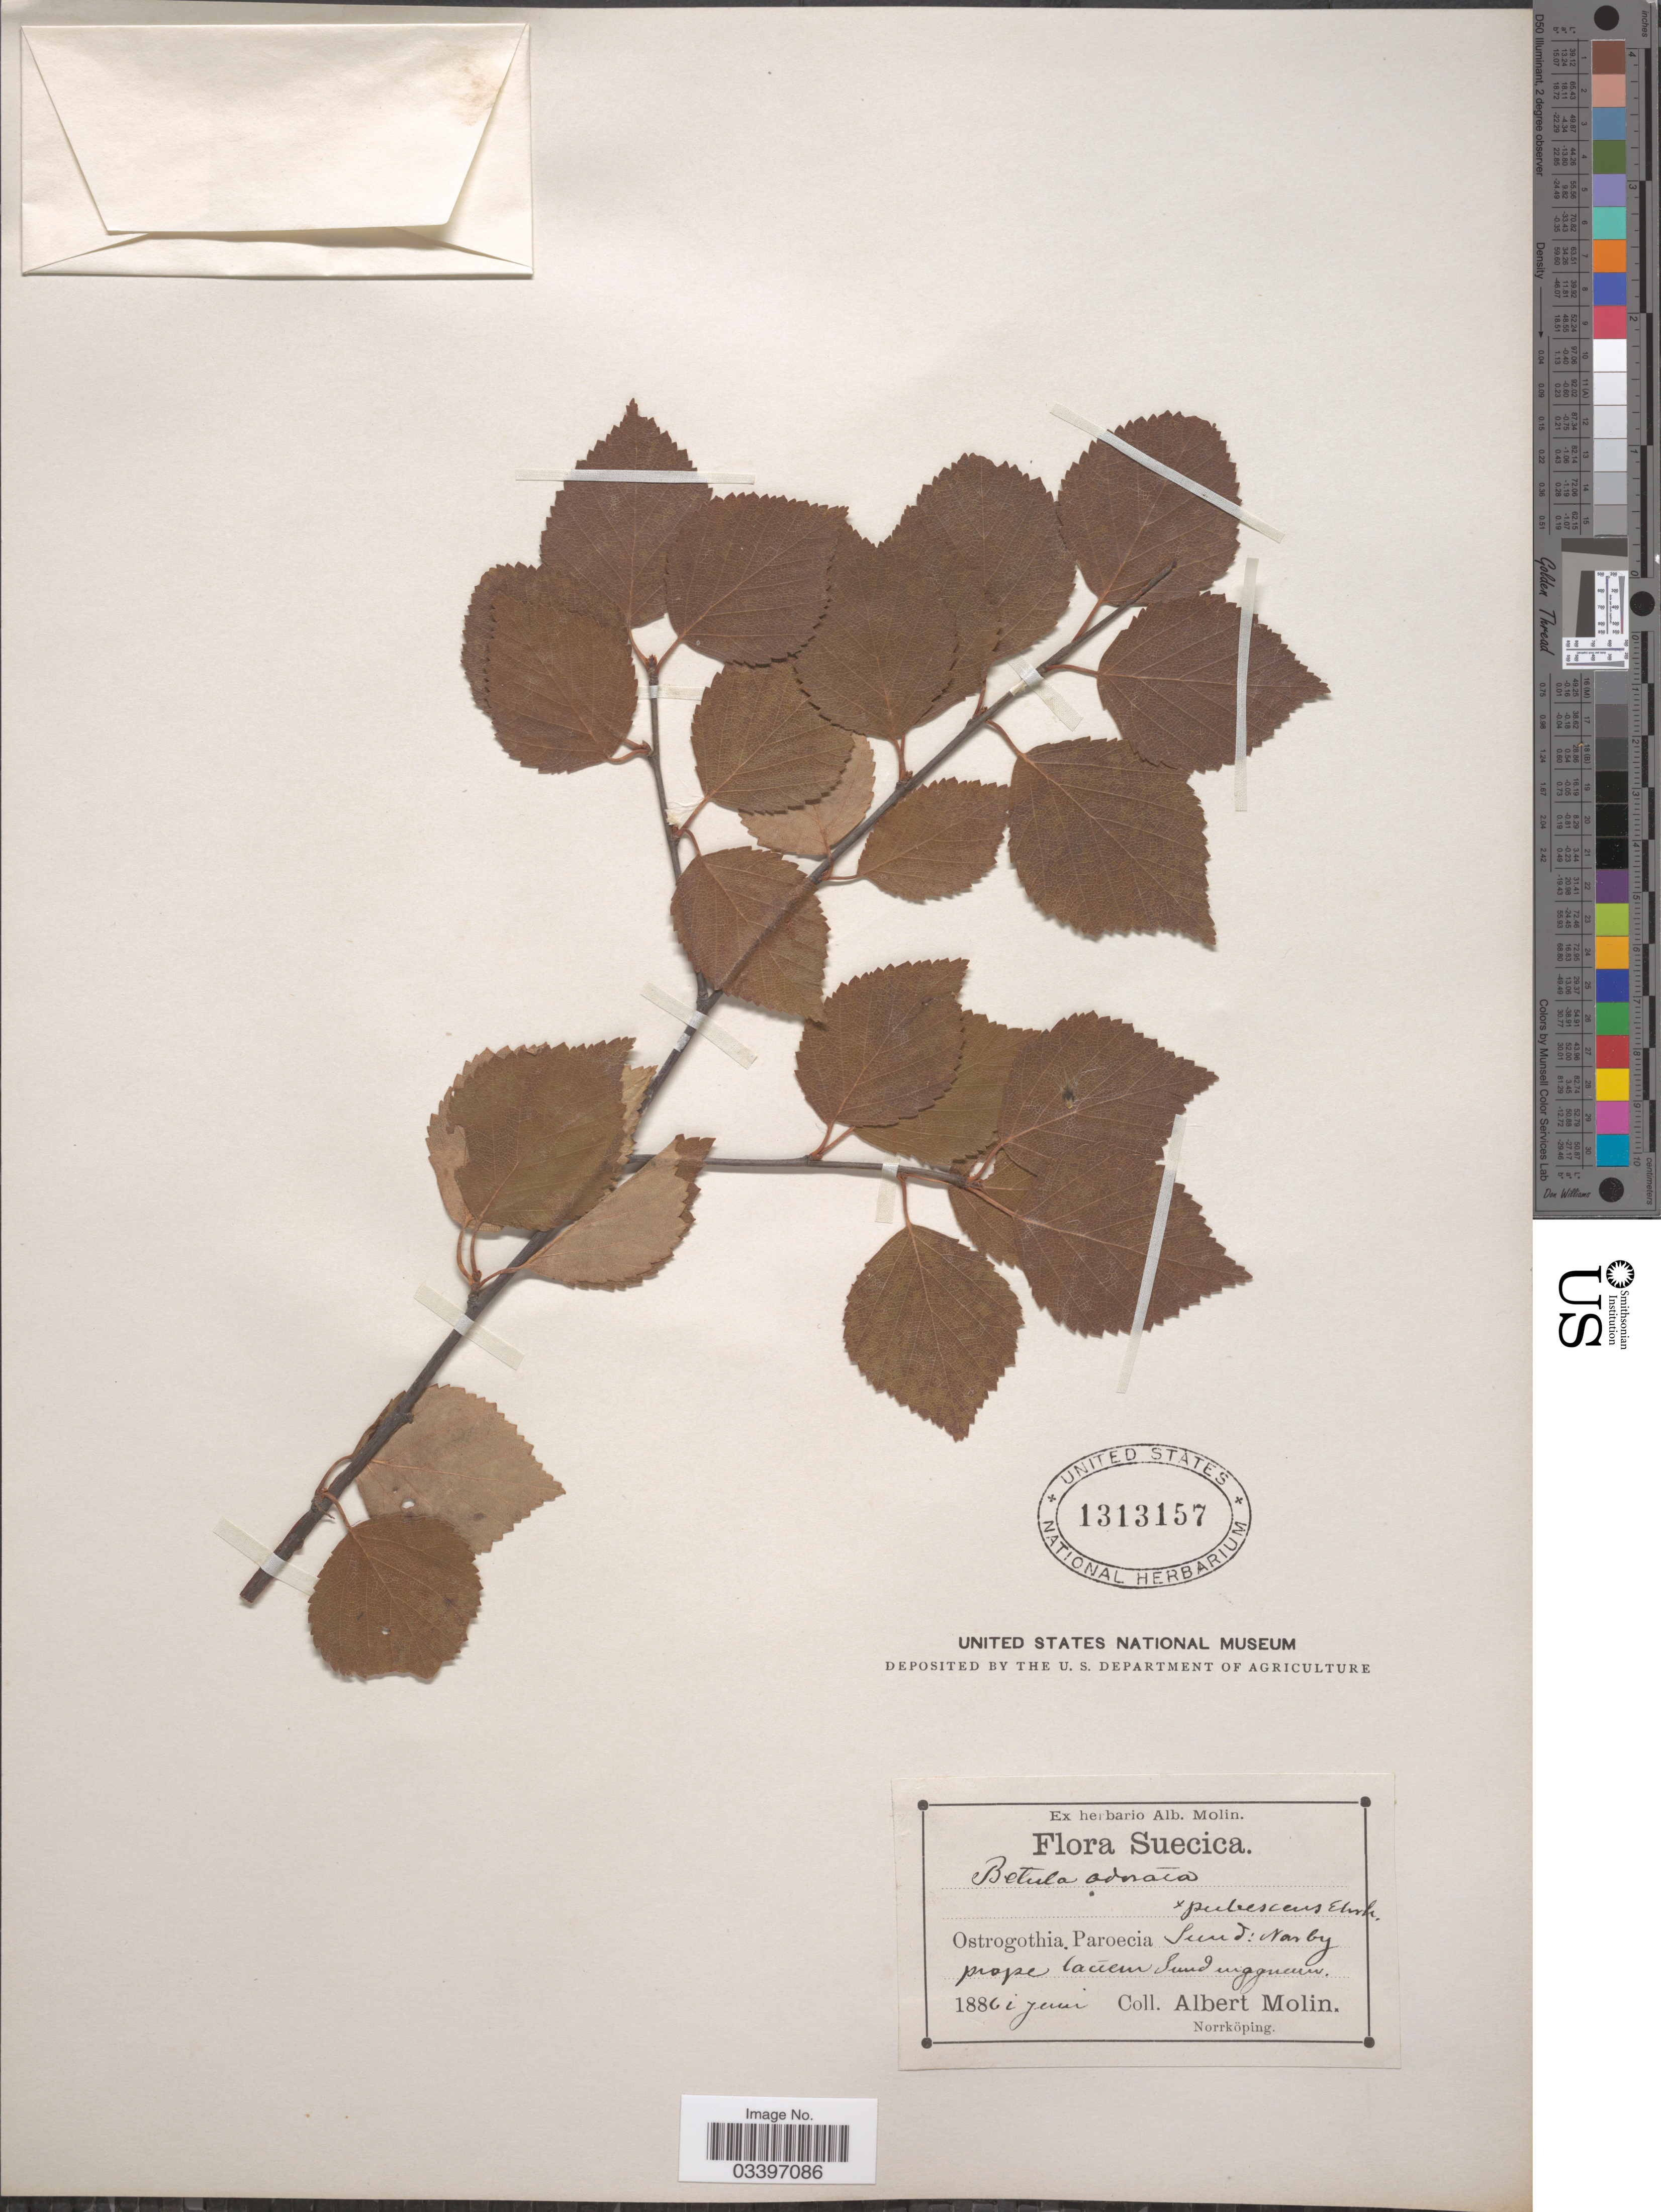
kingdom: Plantae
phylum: Tracheophyta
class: Magnoliopsida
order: Fagales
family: Betulaceae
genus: Betula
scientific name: Betula odorata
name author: Bechst.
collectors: A. Molin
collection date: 1881-06-01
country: Sweden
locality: Suecica. Ostrogothia Paroecia. Sund. Norby prope lacuem Sund unggunen [interpreted].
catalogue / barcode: US 1313157